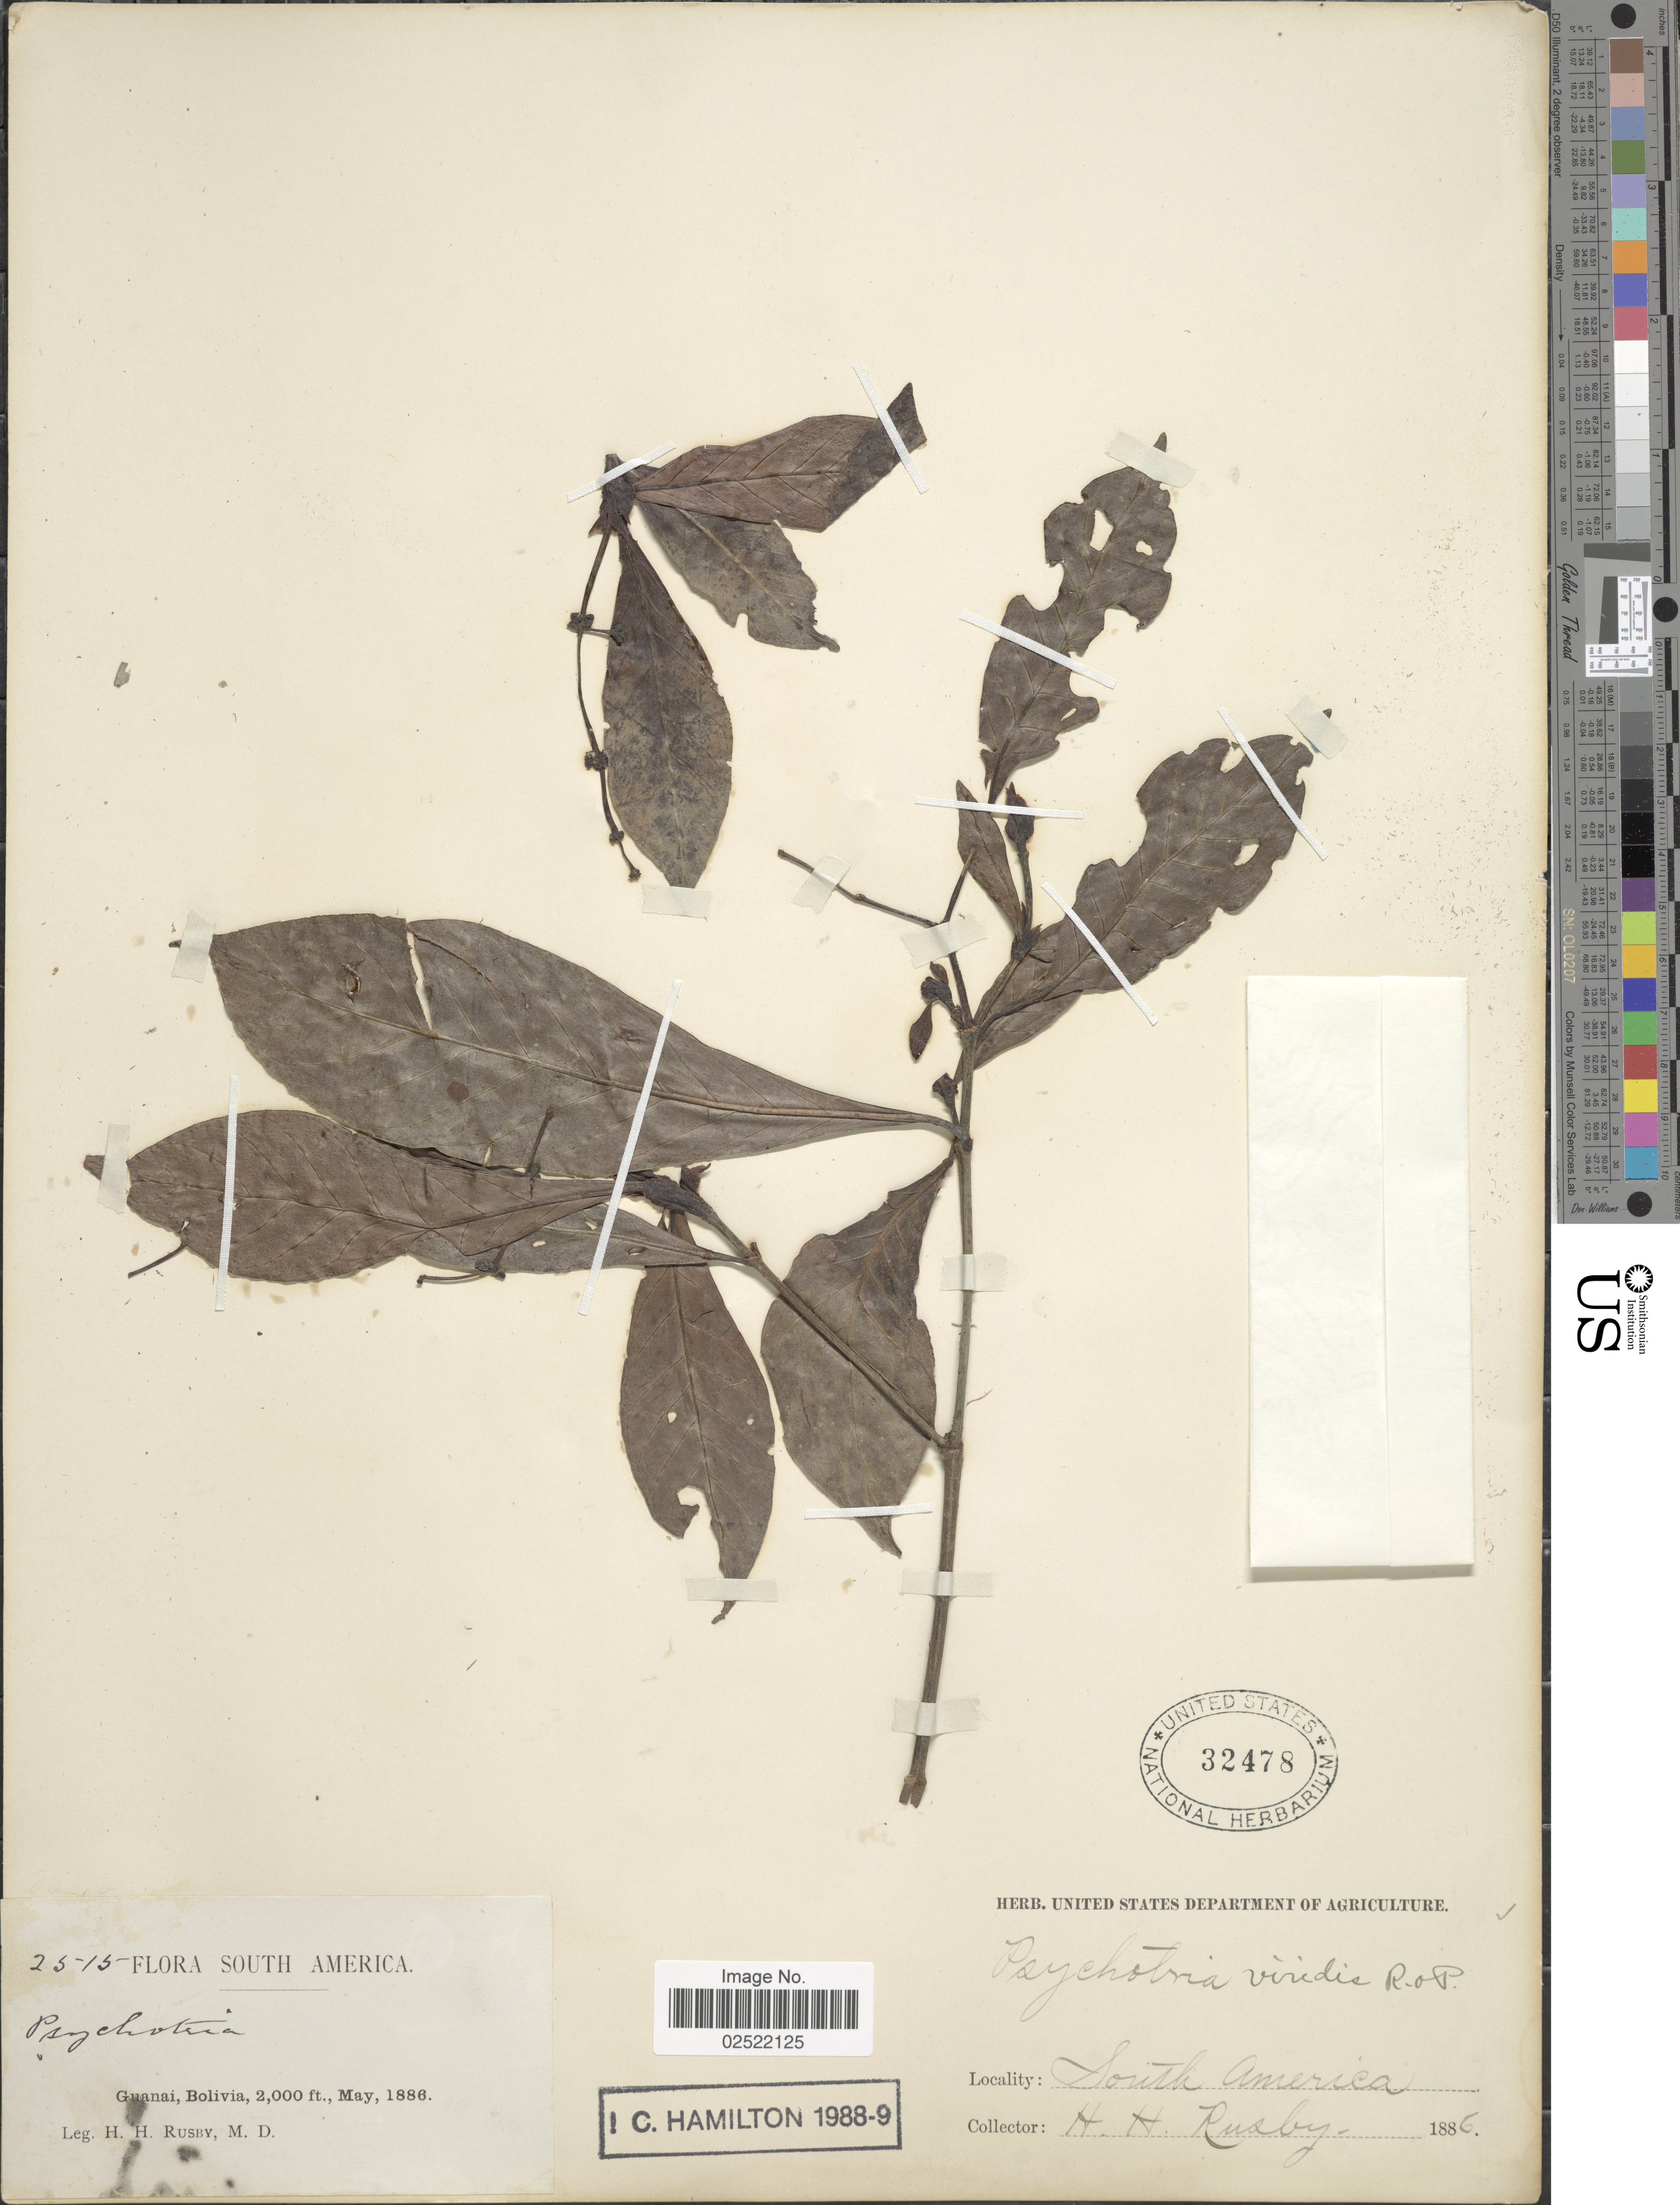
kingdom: Plantae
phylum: Tracheophyta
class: Magnoliopsida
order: Gentianales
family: Rubiaceae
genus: Psychotria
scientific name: Psychotria viridis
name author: Ruiz & Pav.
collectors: H. H. Rusby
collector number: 2515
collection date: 1886-05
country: Bolivia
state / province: La Páz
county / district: Larecaja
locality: Guanay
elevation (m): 610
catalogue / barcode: US 32478